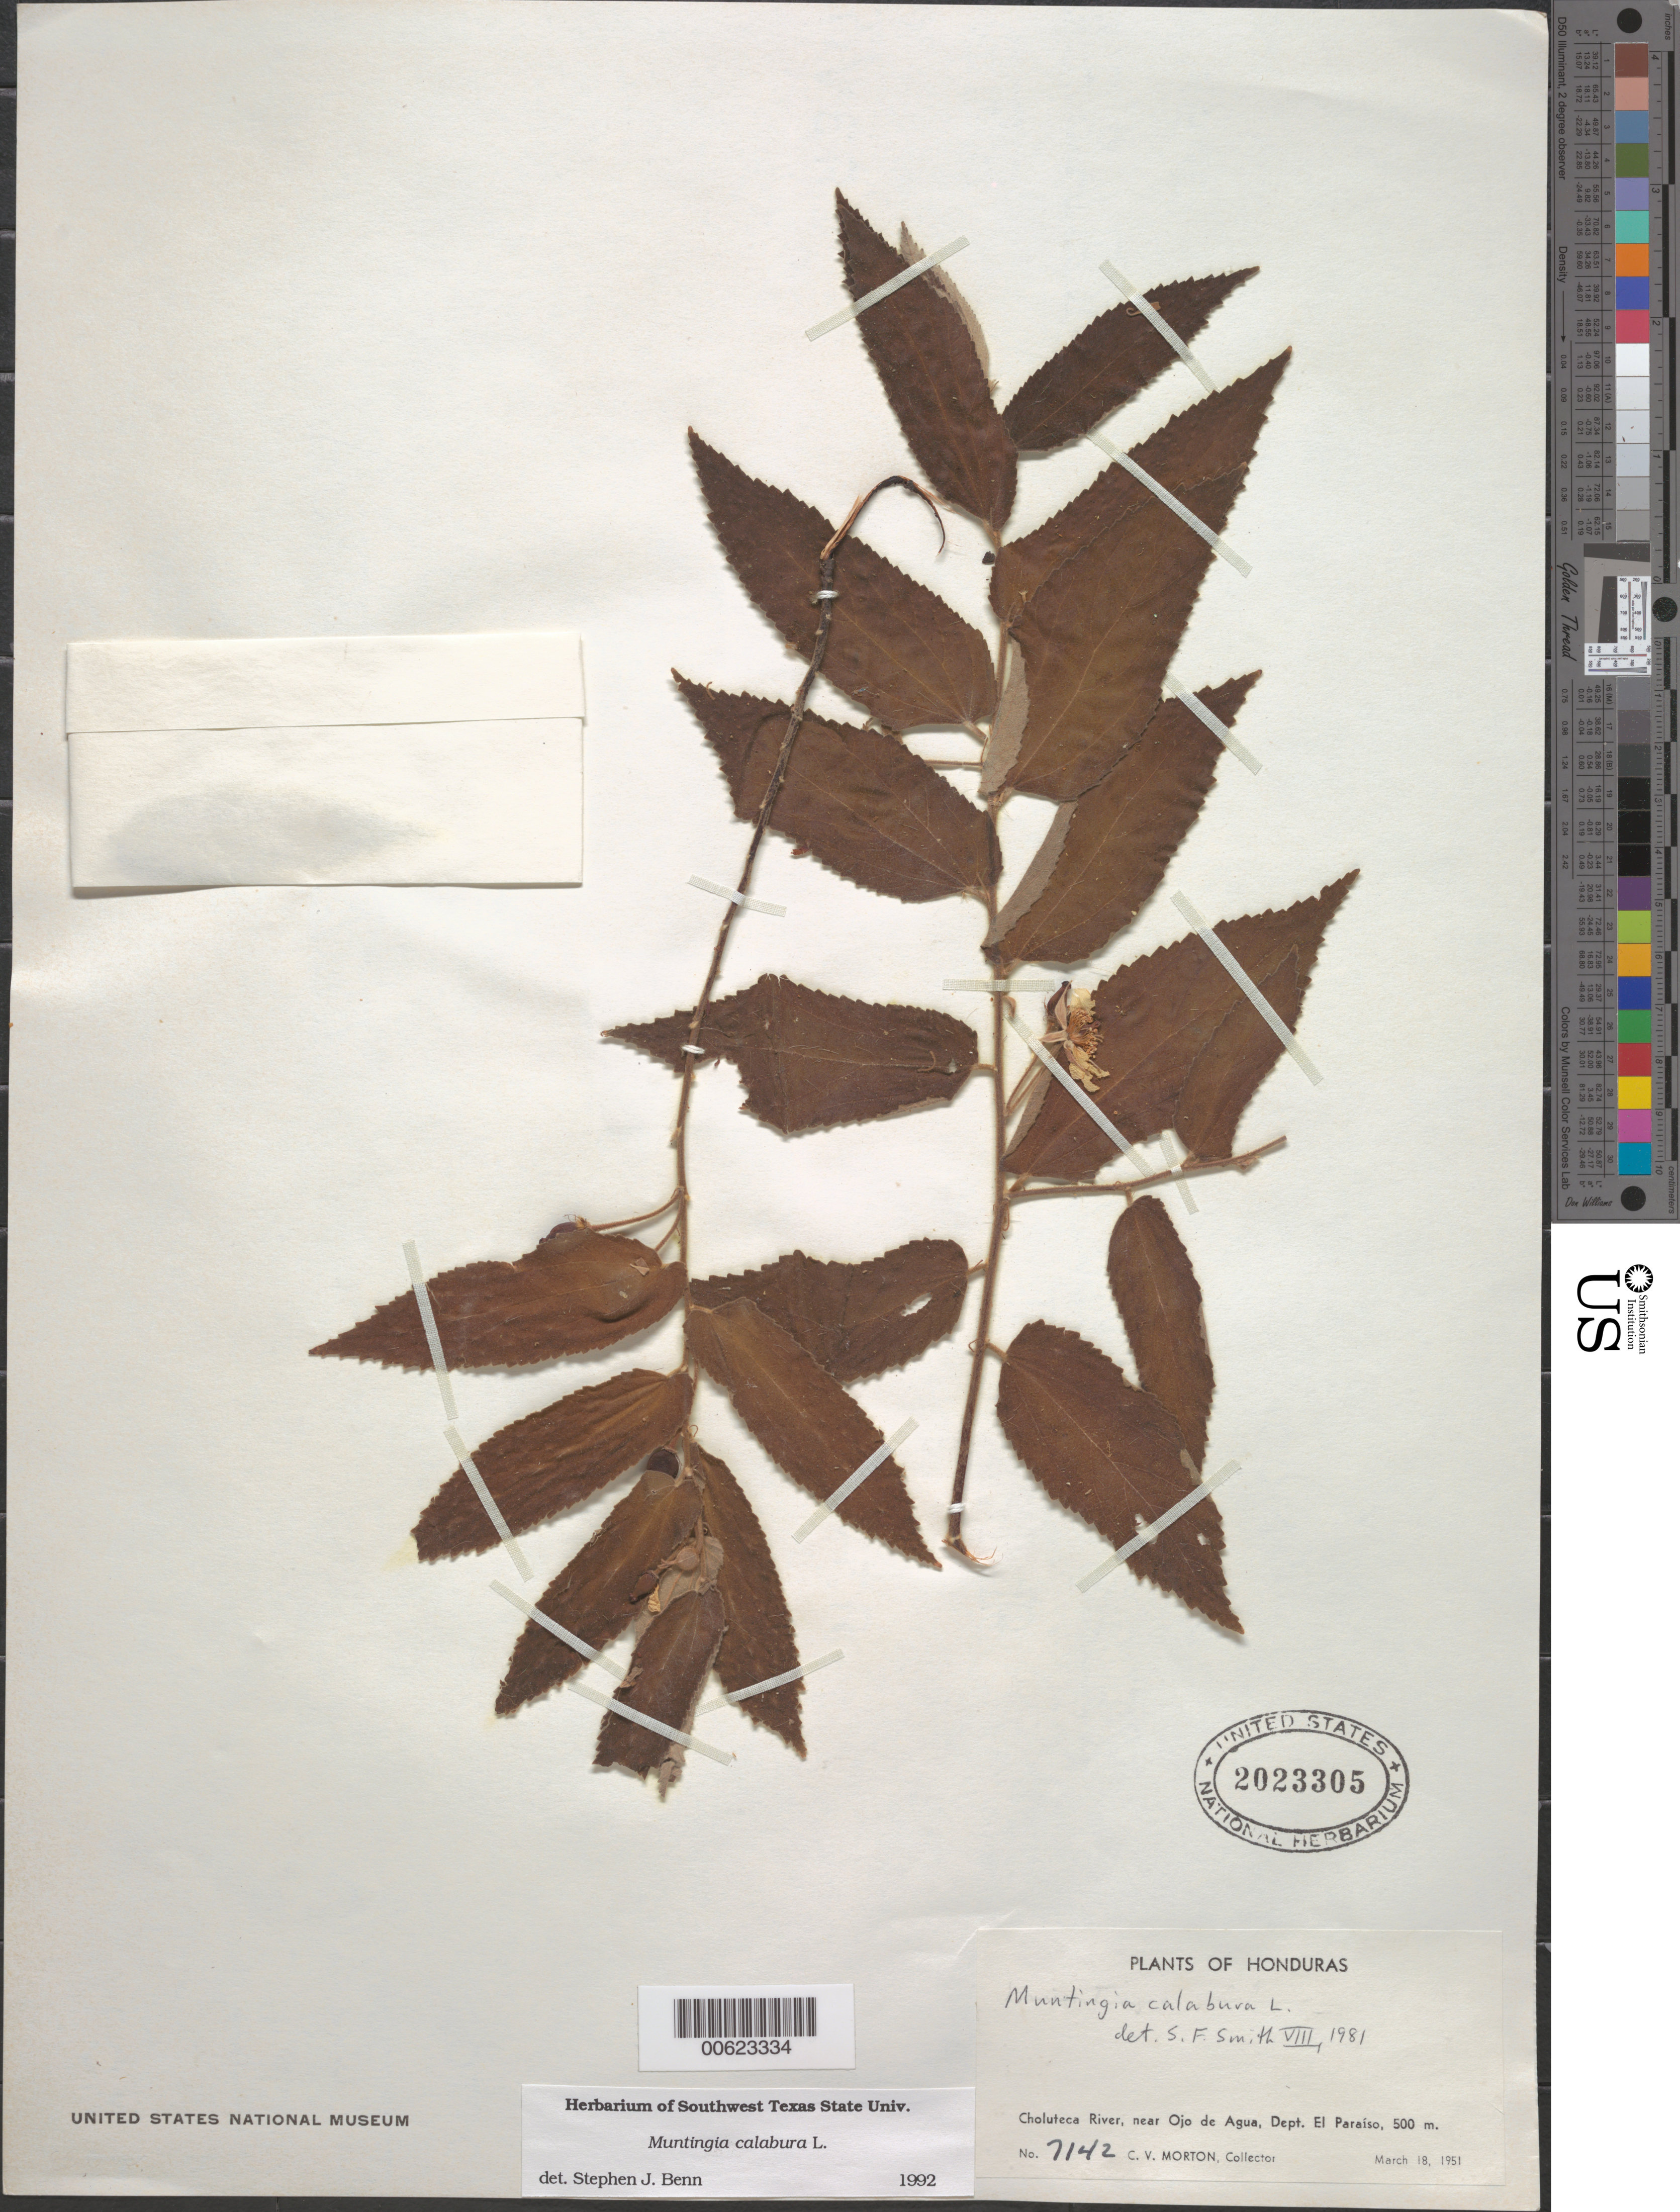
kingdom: Plantae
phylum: Tracheophyta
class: Magnoliopsida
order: Malvales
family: Muntingiaceae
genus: Muntingia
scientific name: Muntingia calabura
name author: L.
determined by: Benn, S. J.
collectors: C. V. Morton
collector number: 7142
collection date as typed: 18 Mar 1951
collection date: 1951-03-18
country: Honduras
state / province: El Paraíso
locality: Choluteca River, near Ojo de Agua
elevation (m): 500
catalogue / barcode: US 2023305